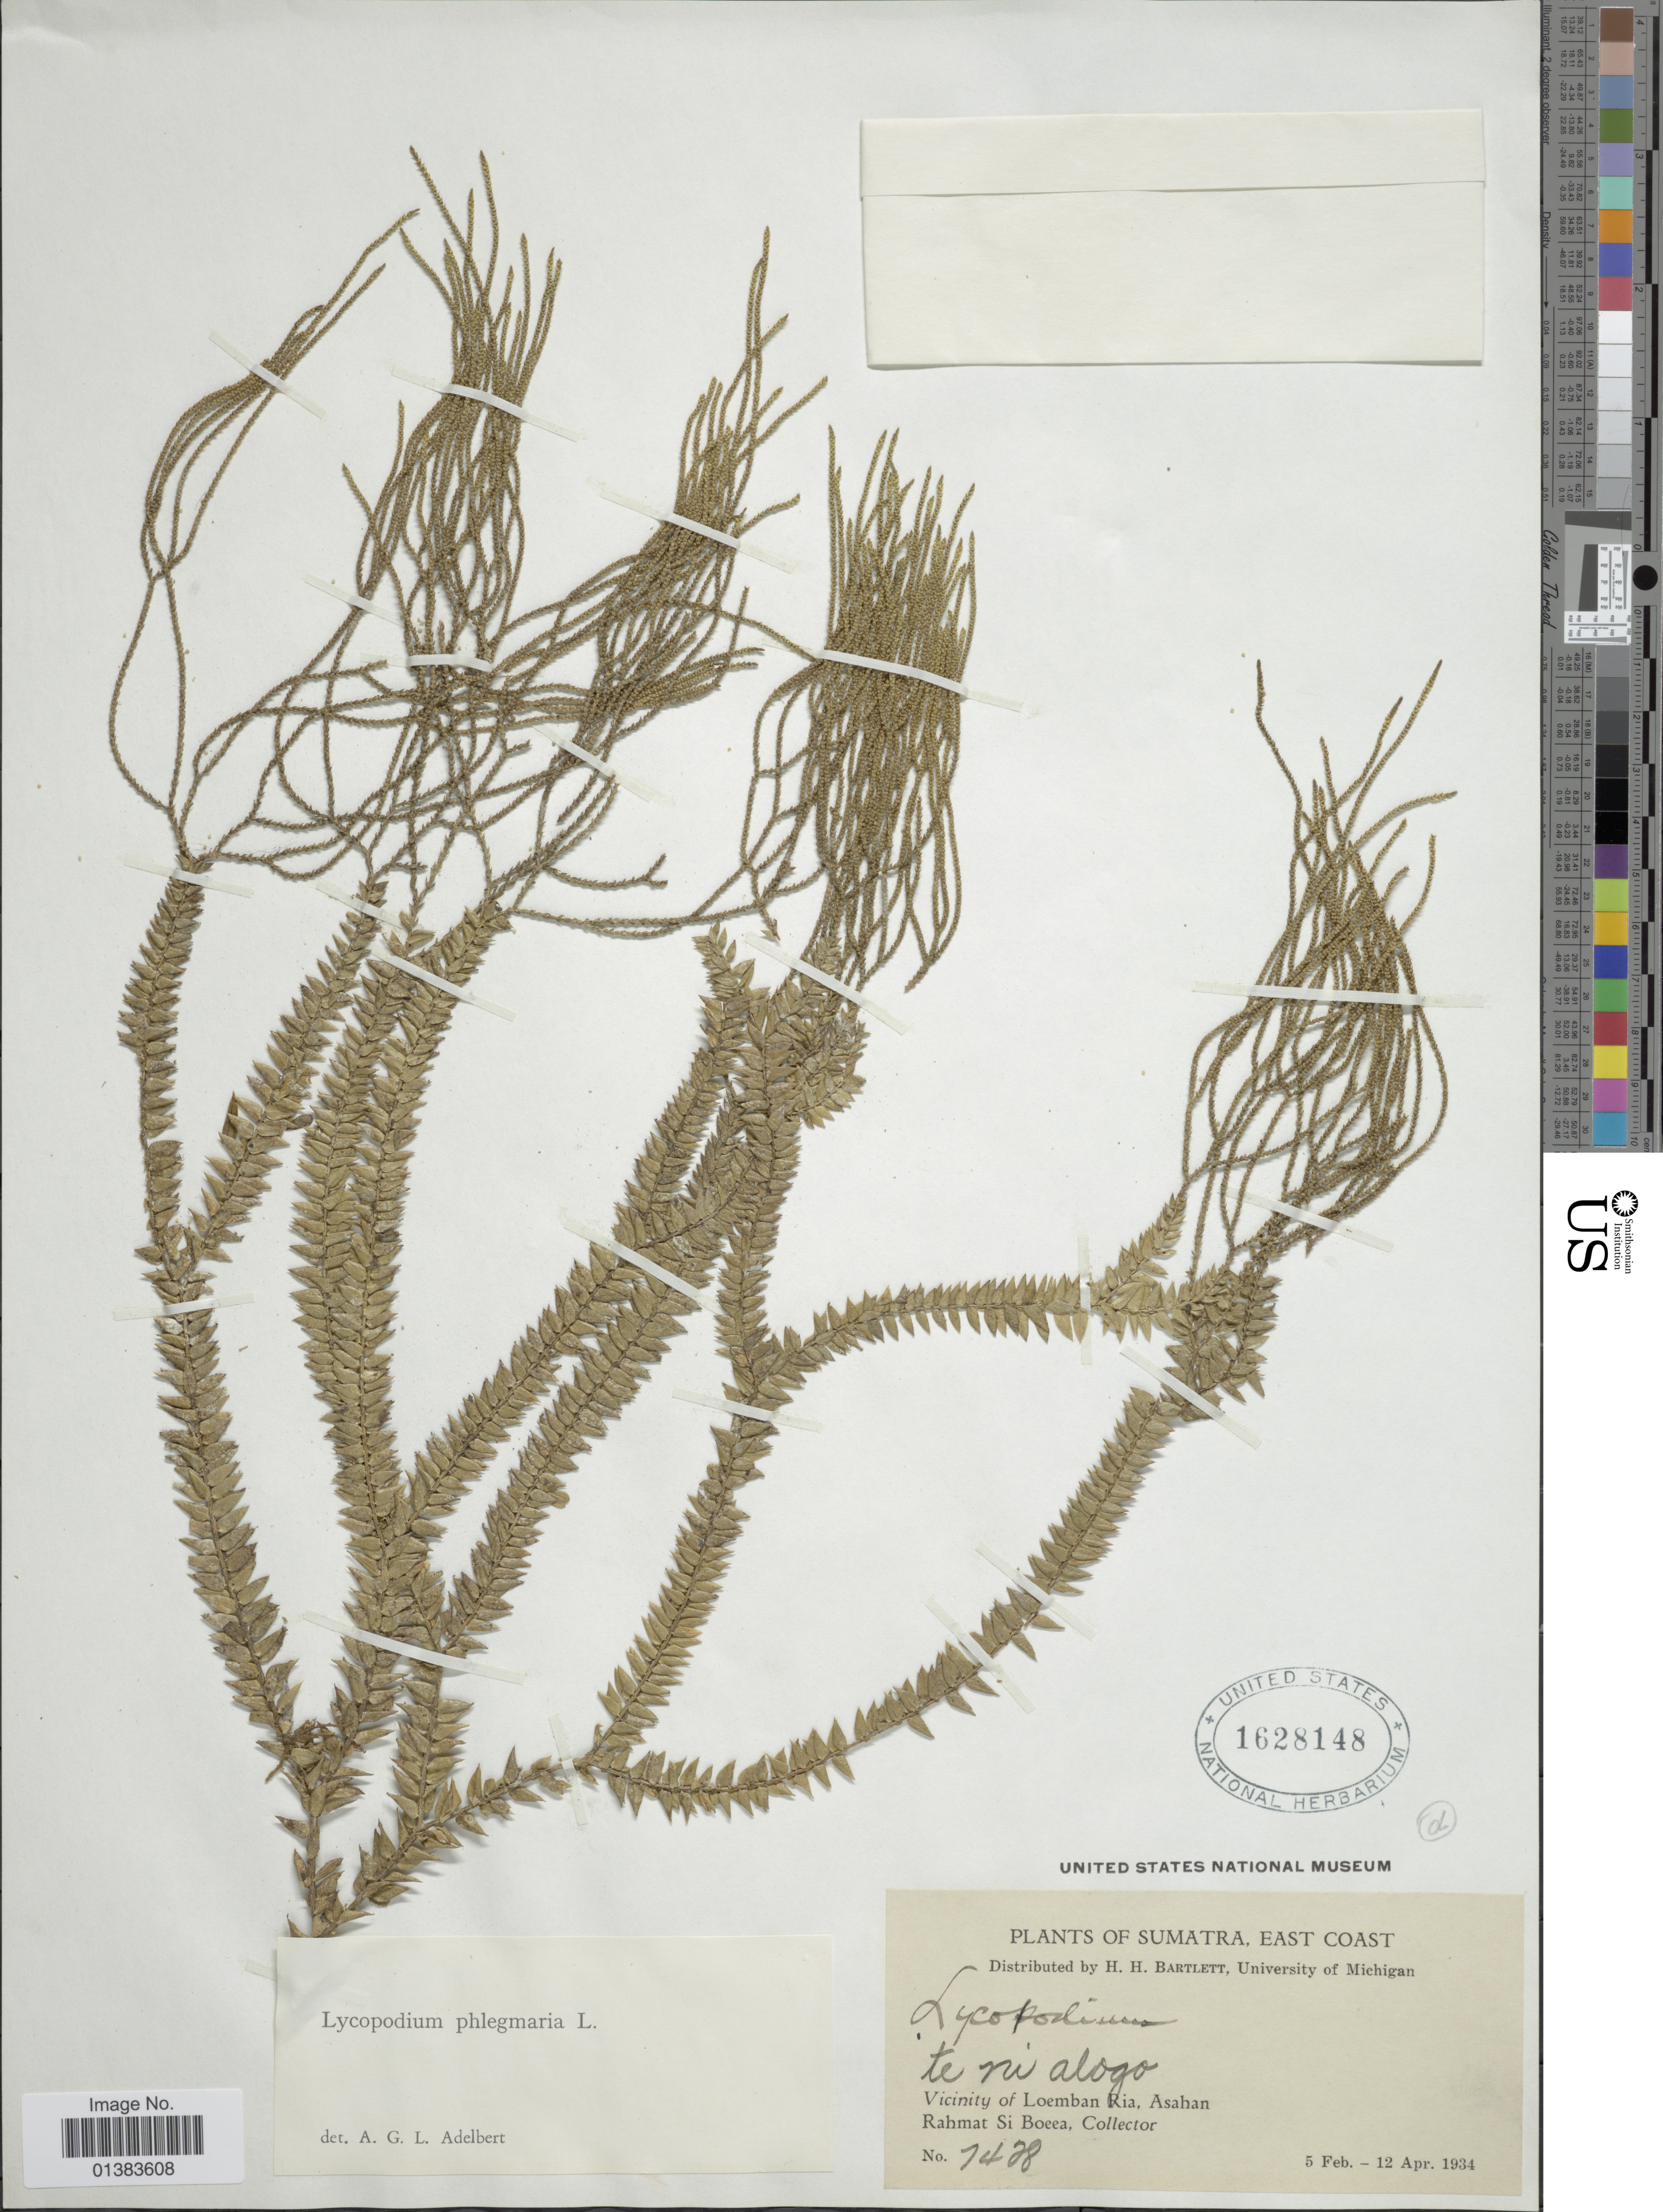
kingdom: Plantae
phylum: Tracheophyta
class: Lycopodiopsida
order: Lycopodiales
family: Lycopodiaceae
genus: Phlegmariurus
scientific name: Phlegmariurus phlegmaria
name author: (L.) Holub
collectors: Rahmat Si Boeea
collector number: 7428*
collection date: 1934-02-05/1934-04-12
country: Indonesia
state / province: Sumatra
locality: East Coast, te ni alogo, Vicinity of Loemban Ria, Asahan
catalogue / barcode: US 1628148